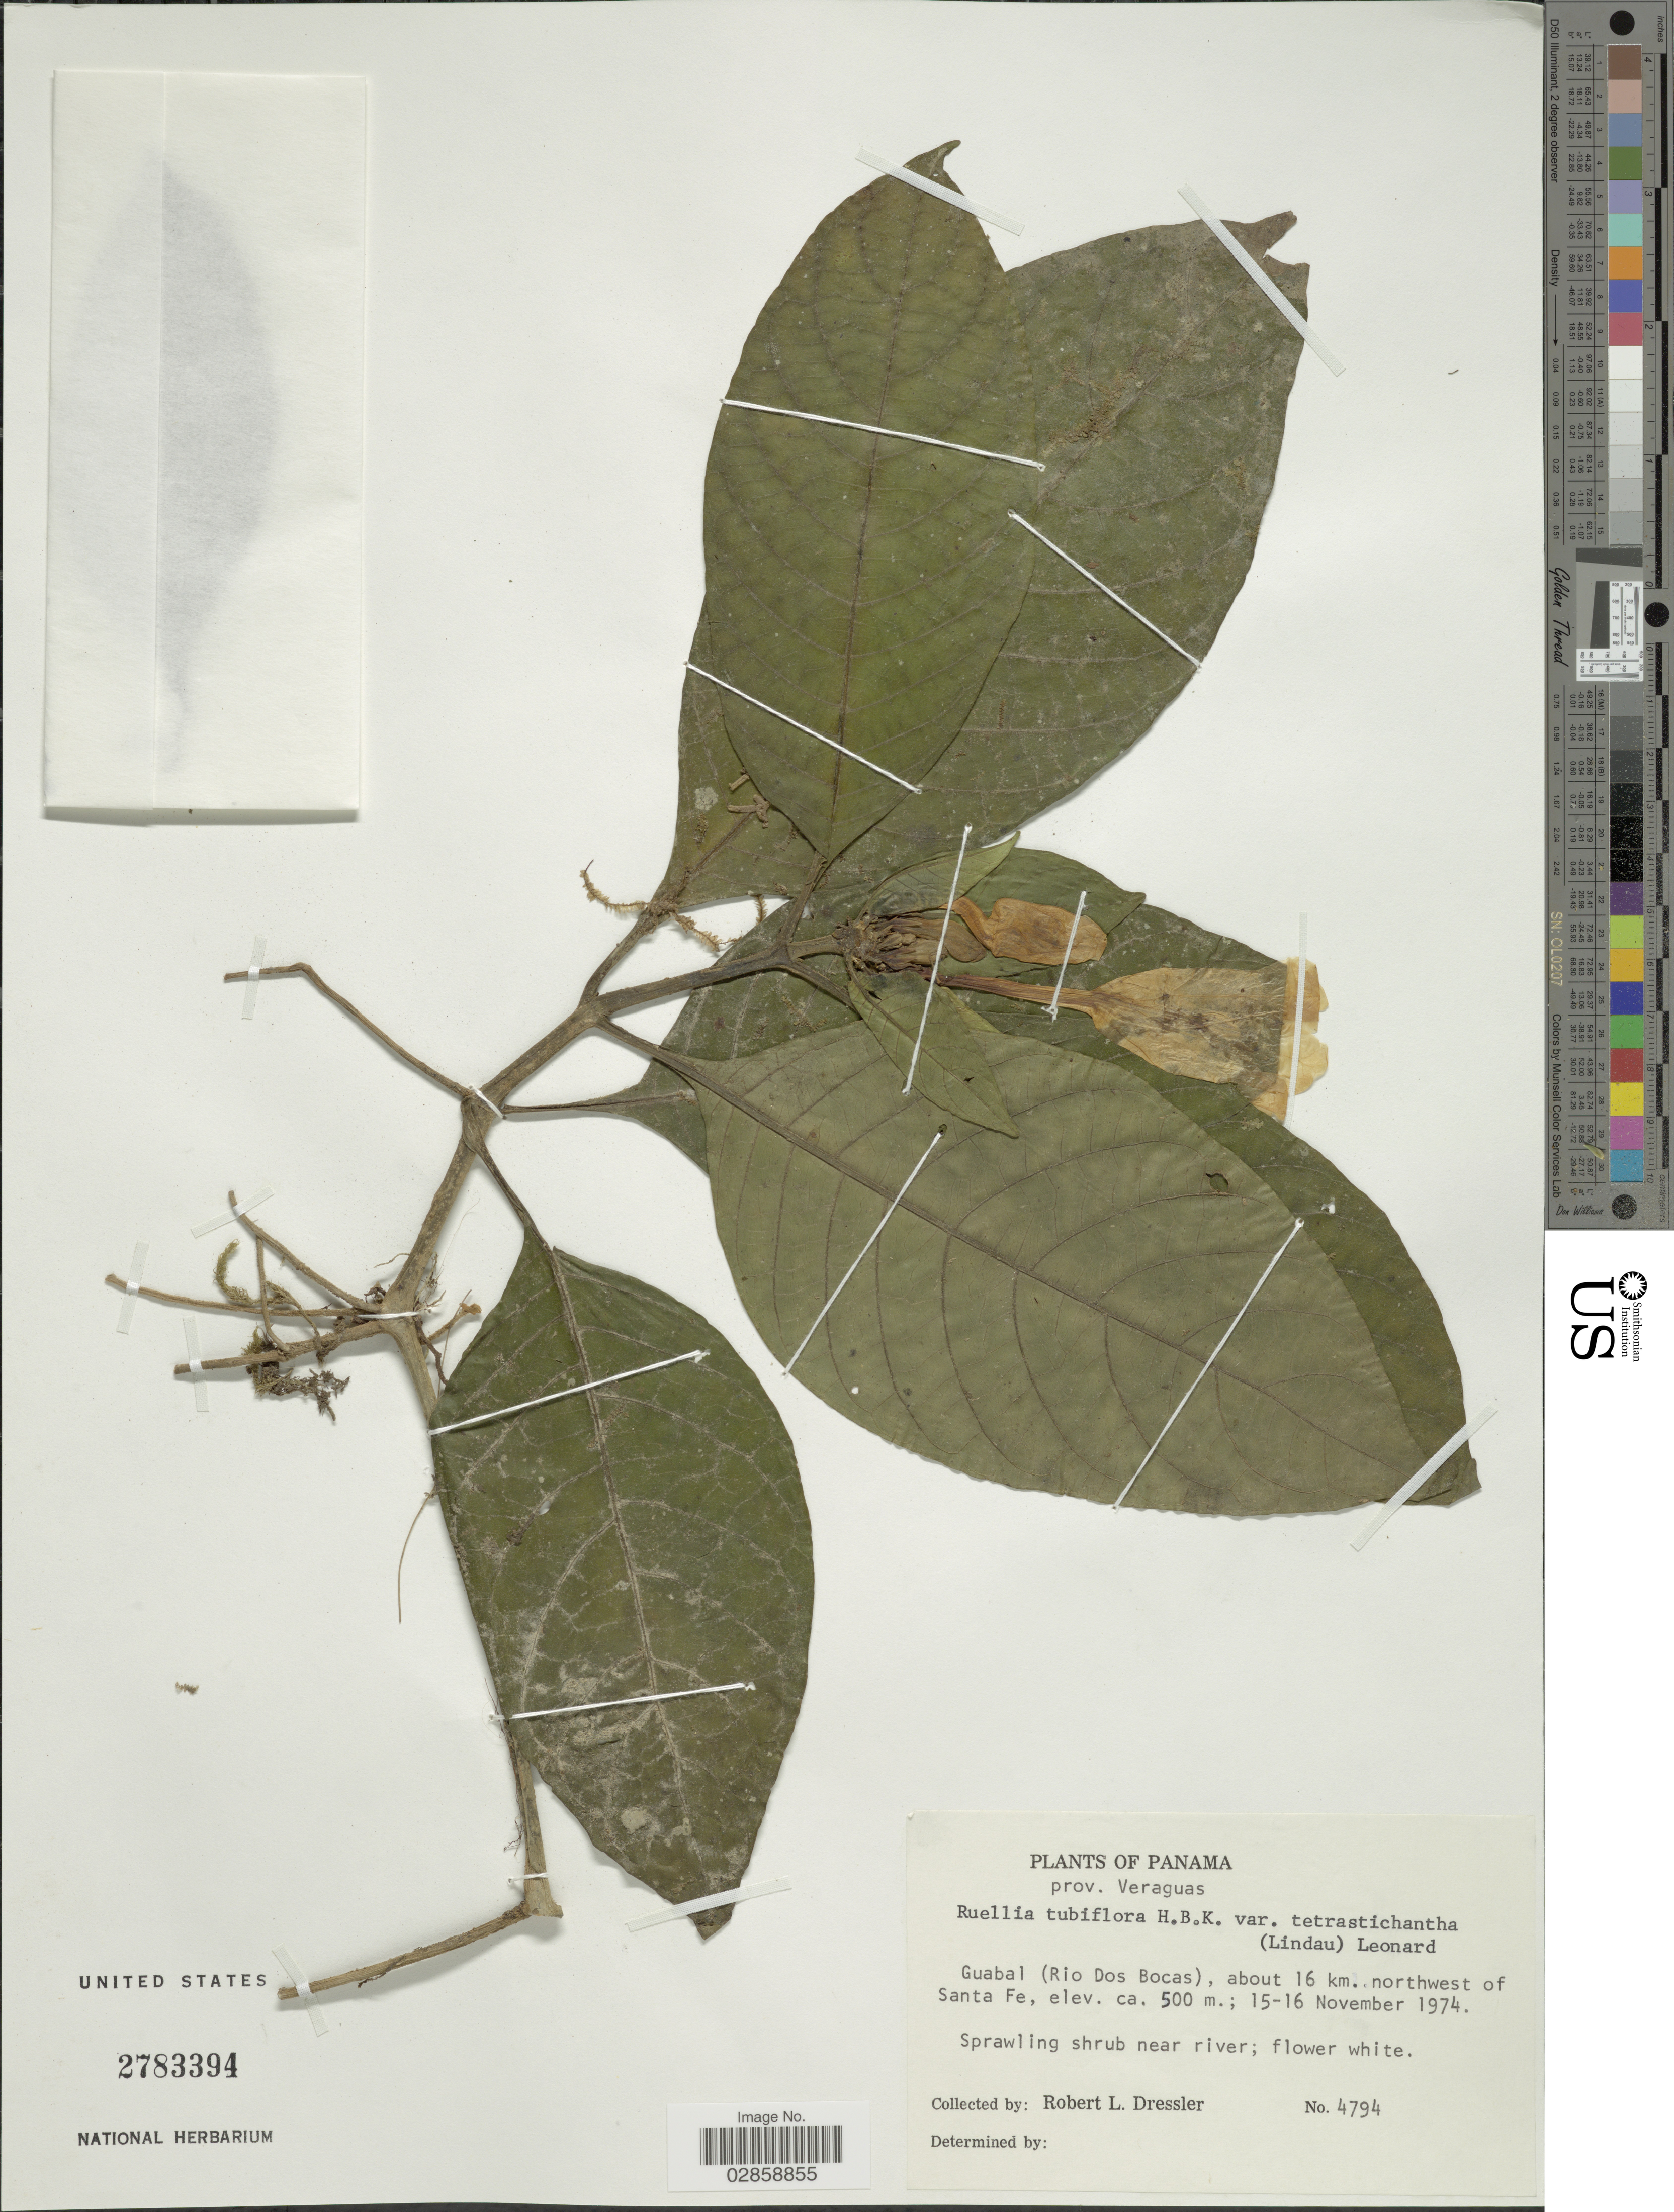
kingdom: Plantae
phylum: Tracheophyta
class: Magnoliopsida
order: Lamiales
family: Acanthaceae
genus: Ruellia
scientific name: Ruellia tubiflora var. tetrastichantha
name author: Kunth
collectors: R. Dressler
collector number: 4794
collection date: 1974-11-15/1974-11-16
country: Panama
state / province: Veraguas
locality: Guabal (Rio Dos Bocas), about 16 km. northwest of Santa Fe.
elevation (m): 500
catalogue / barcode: US 2783394